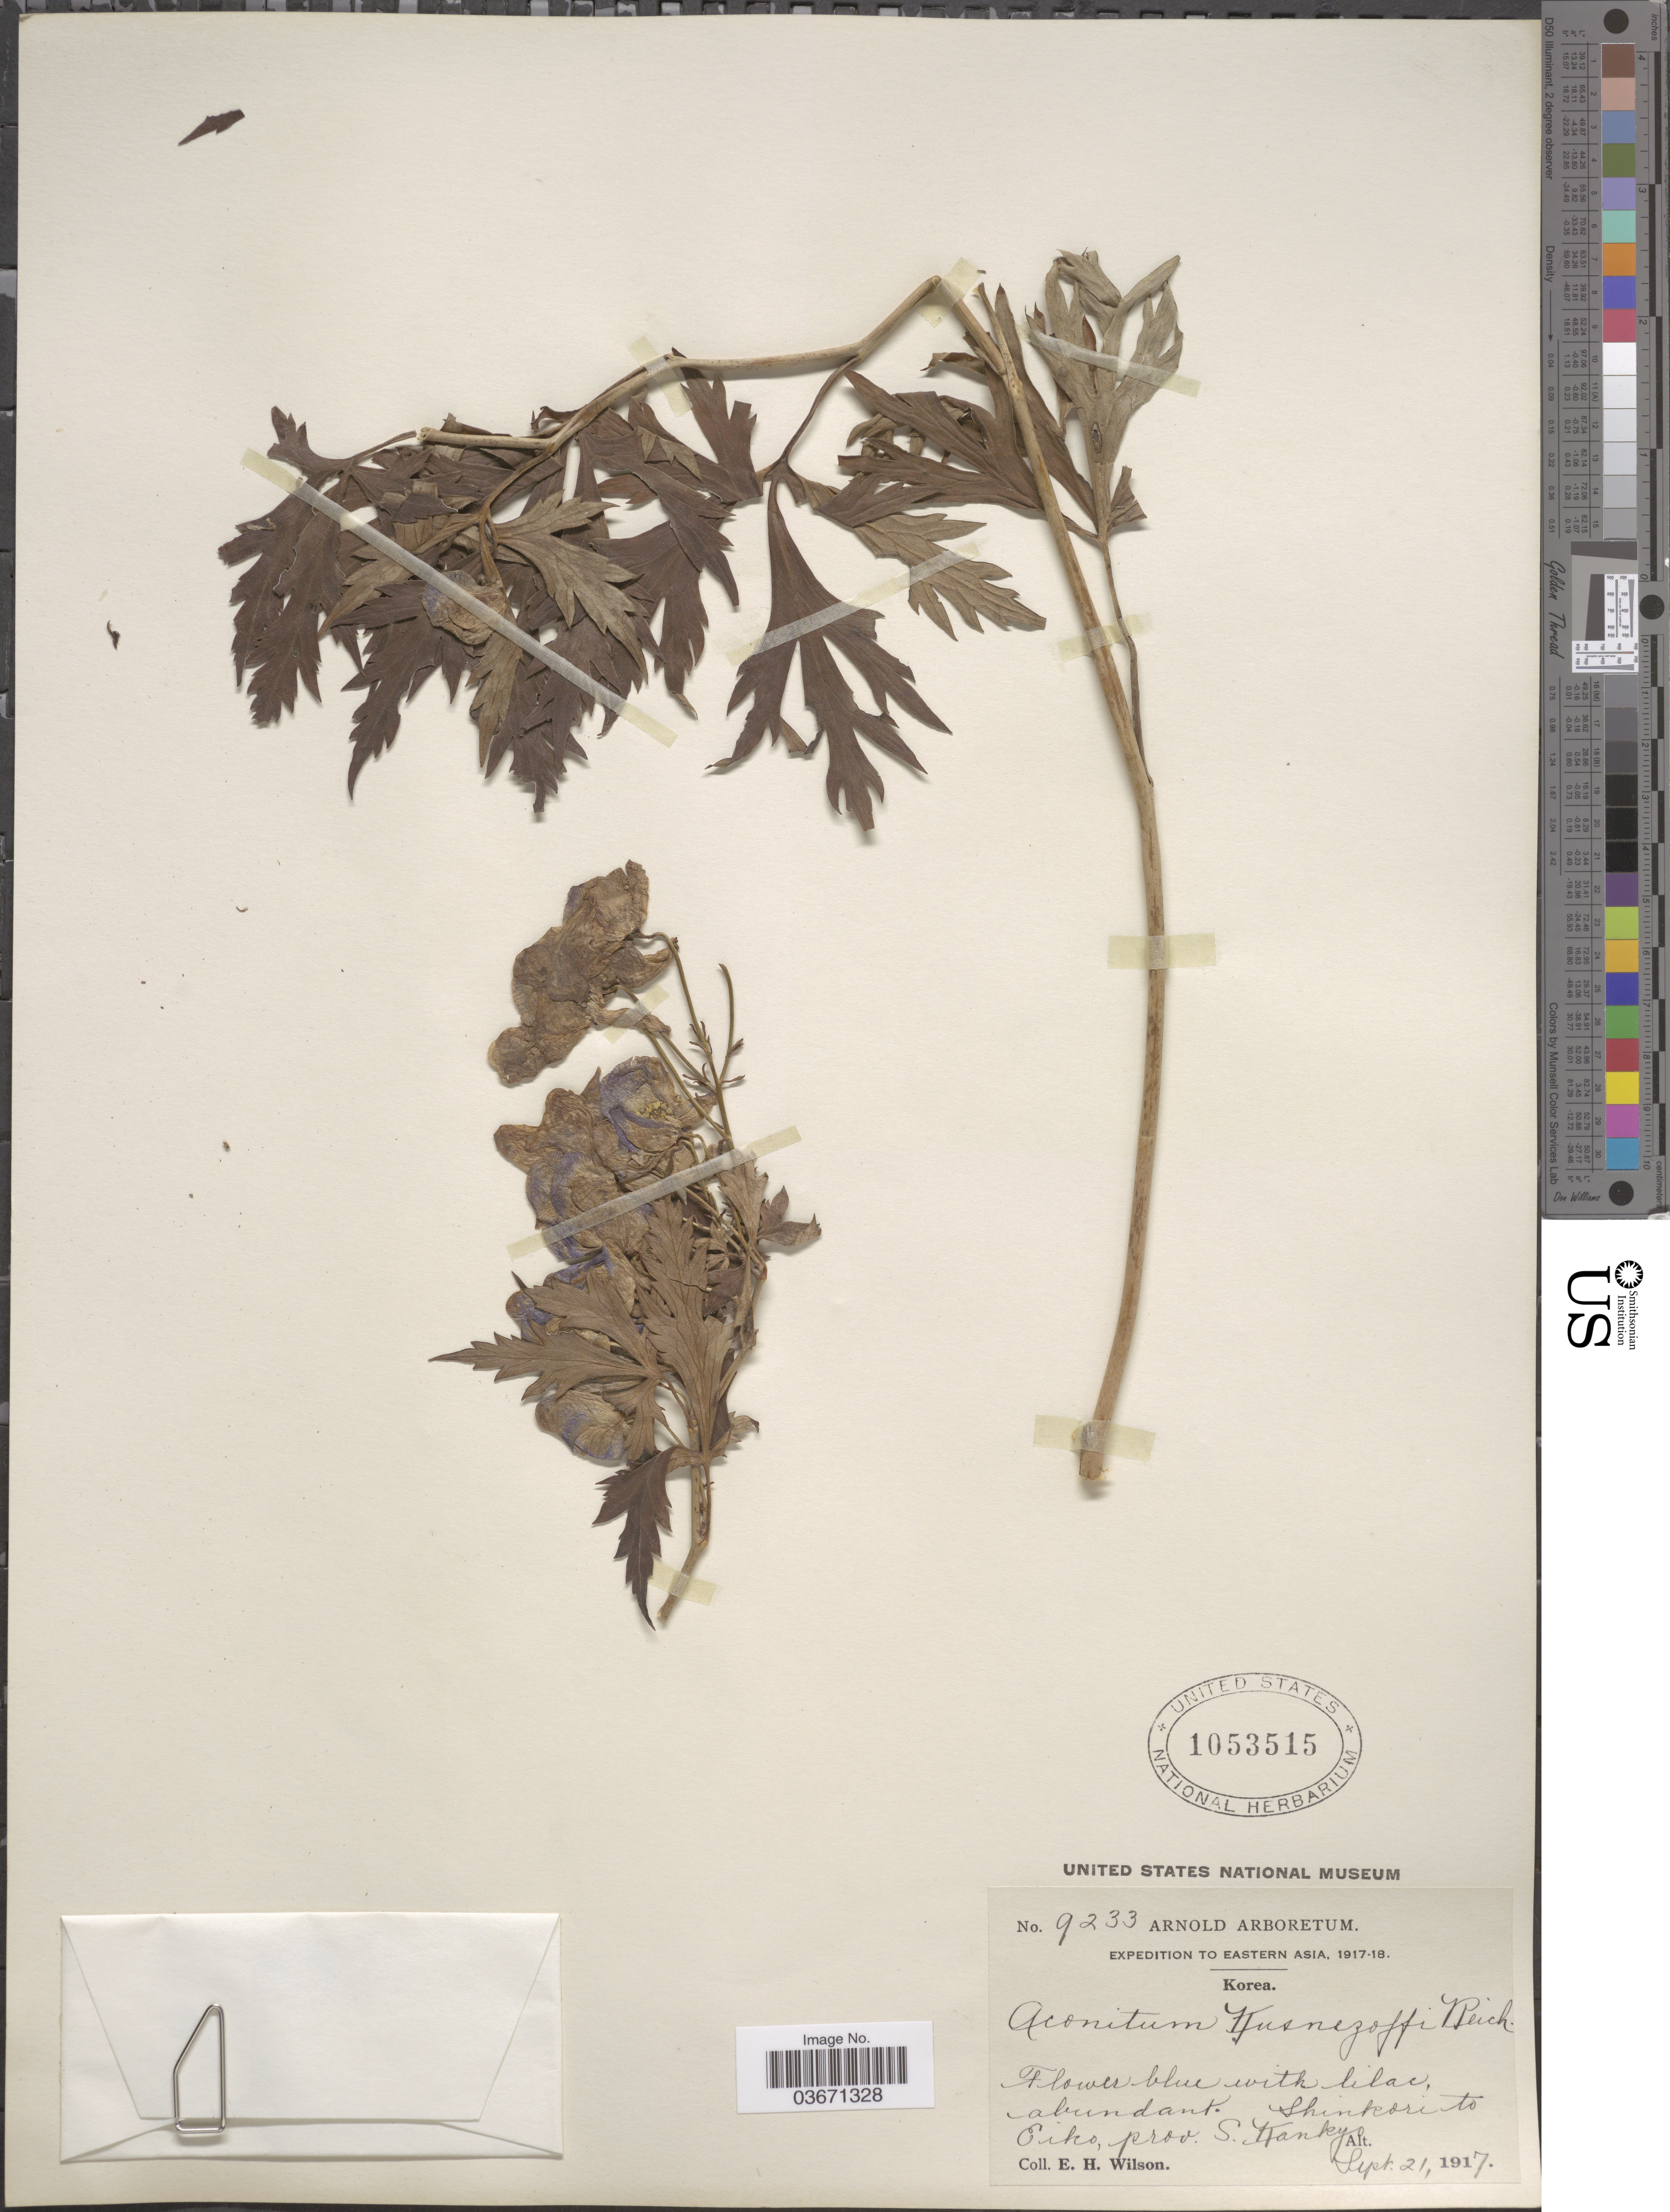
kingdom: Plantae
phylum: Tracheophyta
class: Magnoliopsida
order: Ranunculales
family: Ranunculaceae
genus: Aconitum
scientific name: Aconitum kusnezoffii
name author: Rchb.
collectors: E. Wilson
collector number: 9233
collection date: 1917-09-21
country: North Korea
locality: Shinkori to Eiko, prov. S. Kankyo.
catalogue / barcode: US 1053515